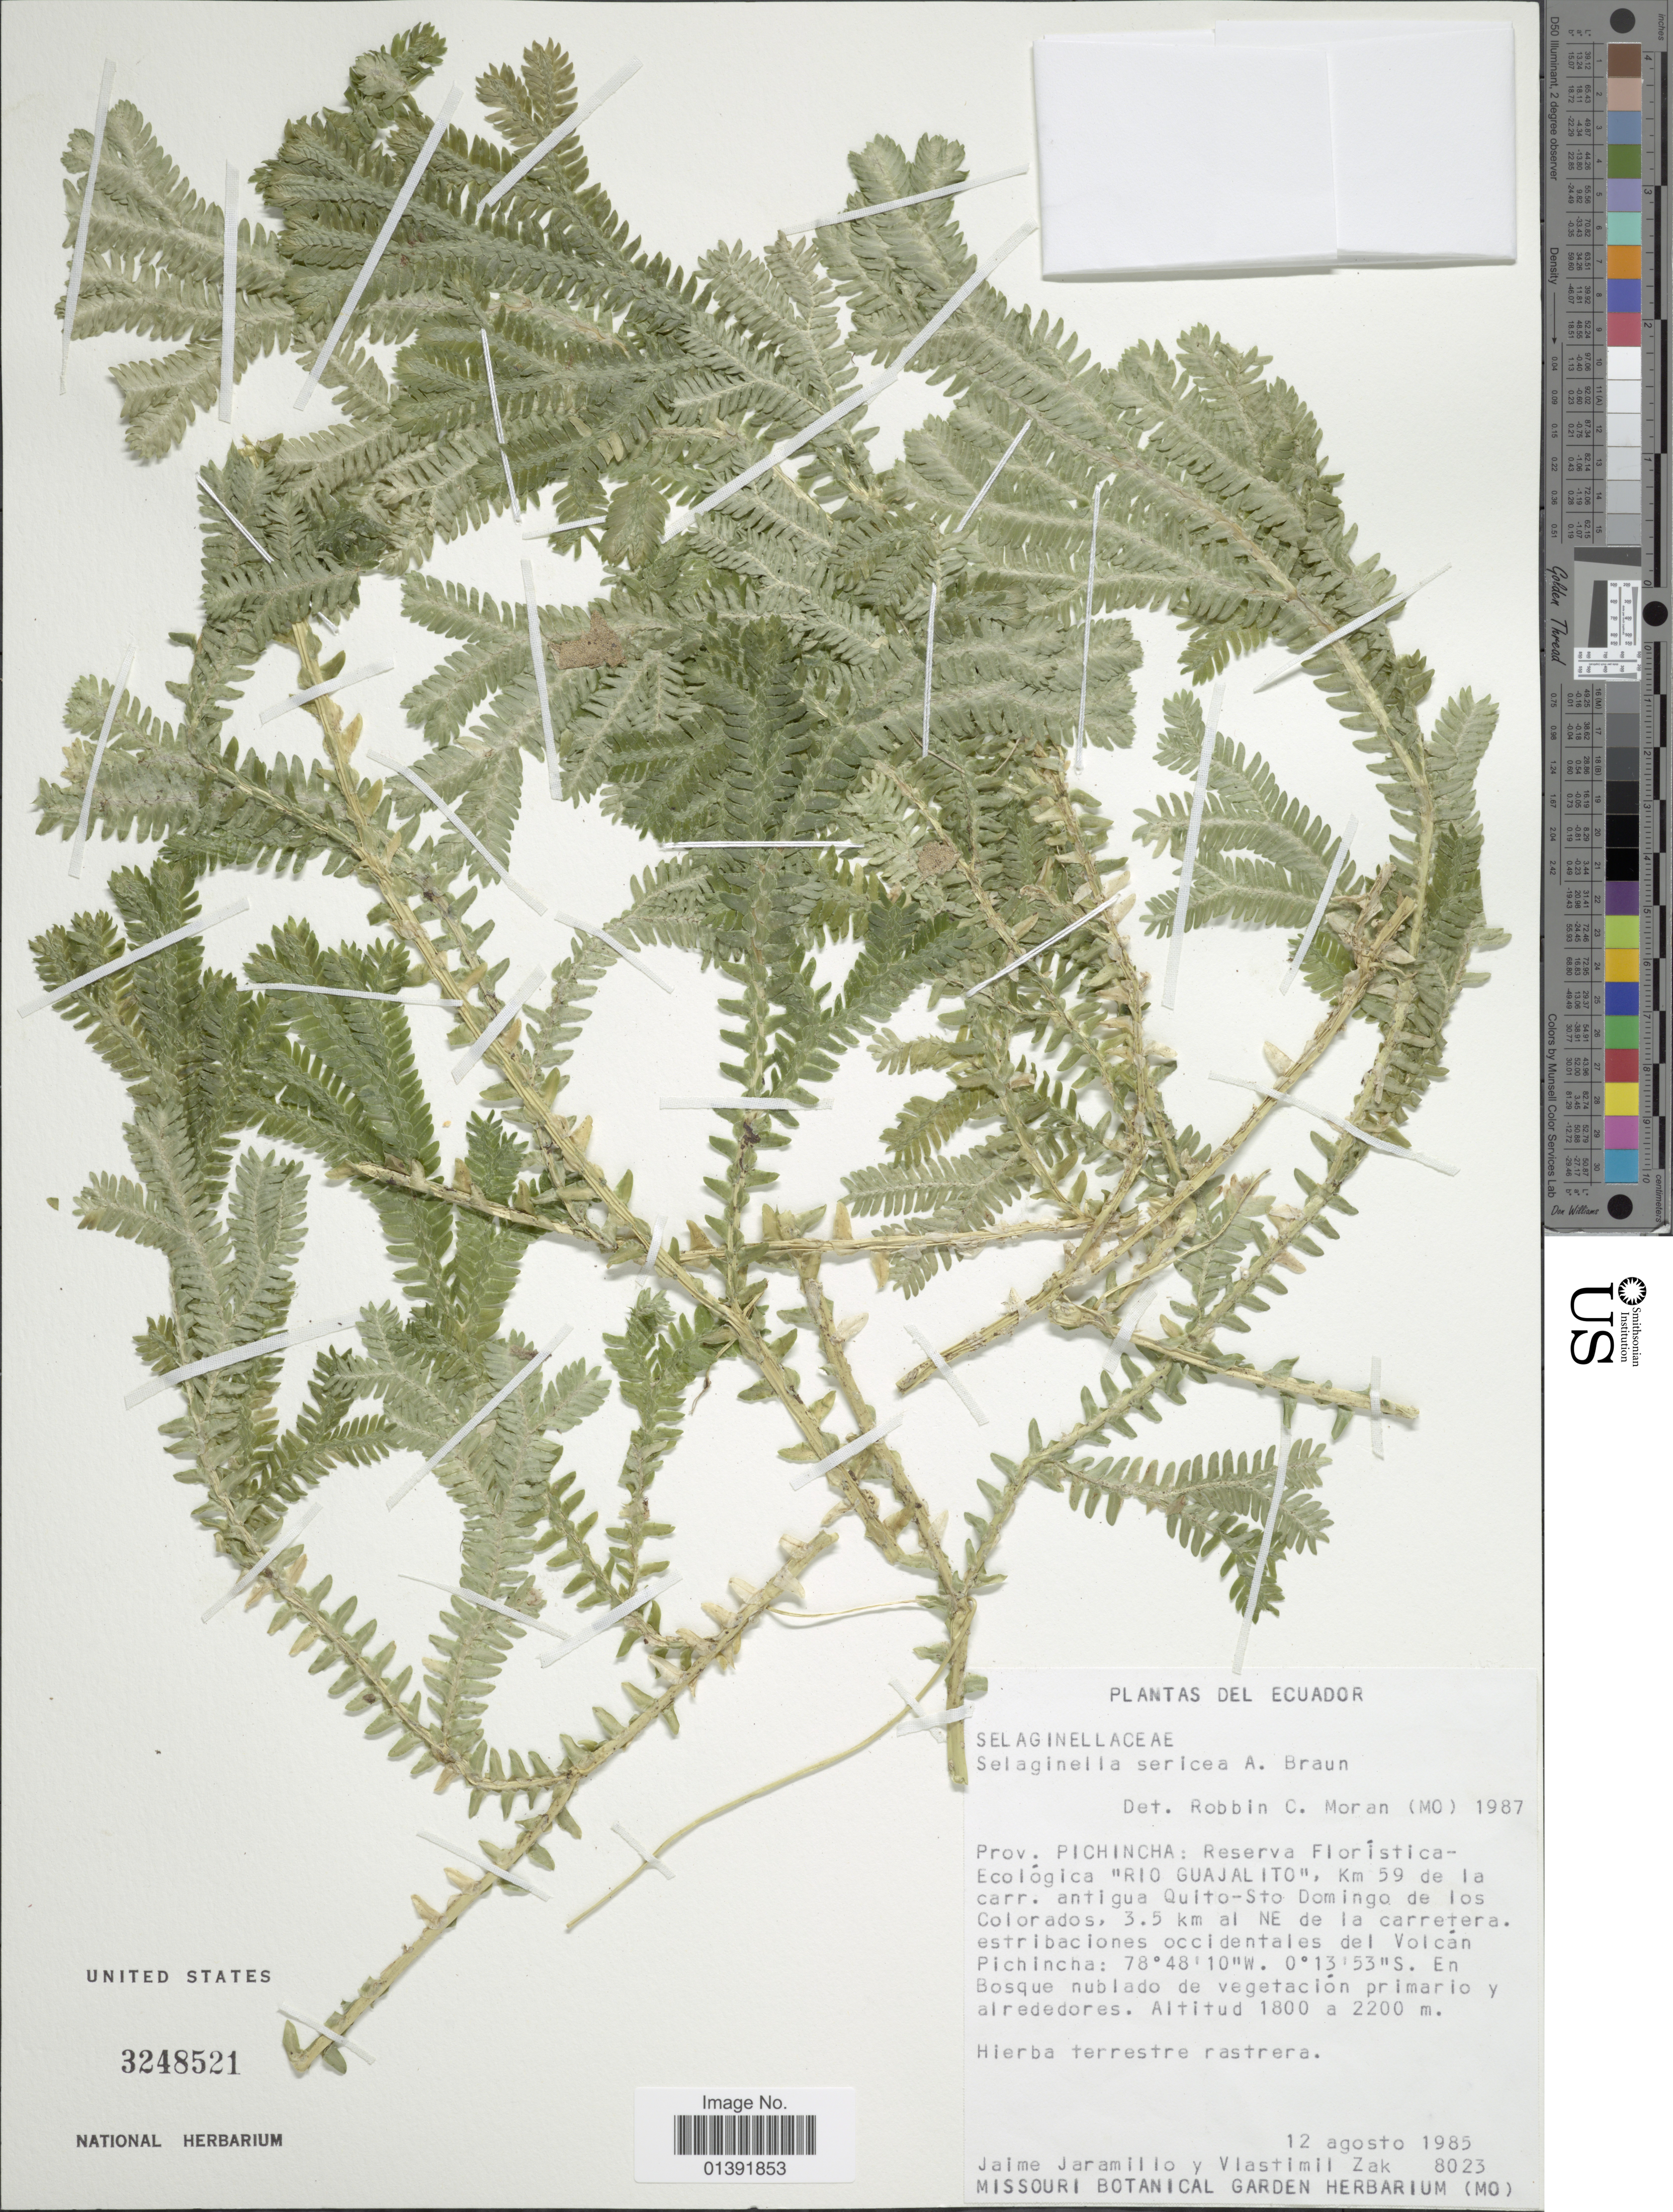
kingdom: Plantae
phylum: Tracheophyta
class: Lycopodiopsida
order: Selaginellales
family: Selaginellaceae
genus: Selaginella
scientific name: Selaginella sericea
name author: A. Braun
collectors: J. L. Jaramillo & V. Zak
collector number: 8023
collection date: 1985-08-12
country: Ecuador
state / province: Pichincha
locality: Reserva Floristica-Ecologica "Rio Guajalito", km 59 de la carr. antigua Quito-Sto Domingo de los Colorados, 3.5 km al NE de la carretera, estribaciones occidentales del Volcan Pichincha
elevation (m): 2200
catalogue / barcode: US 3248521